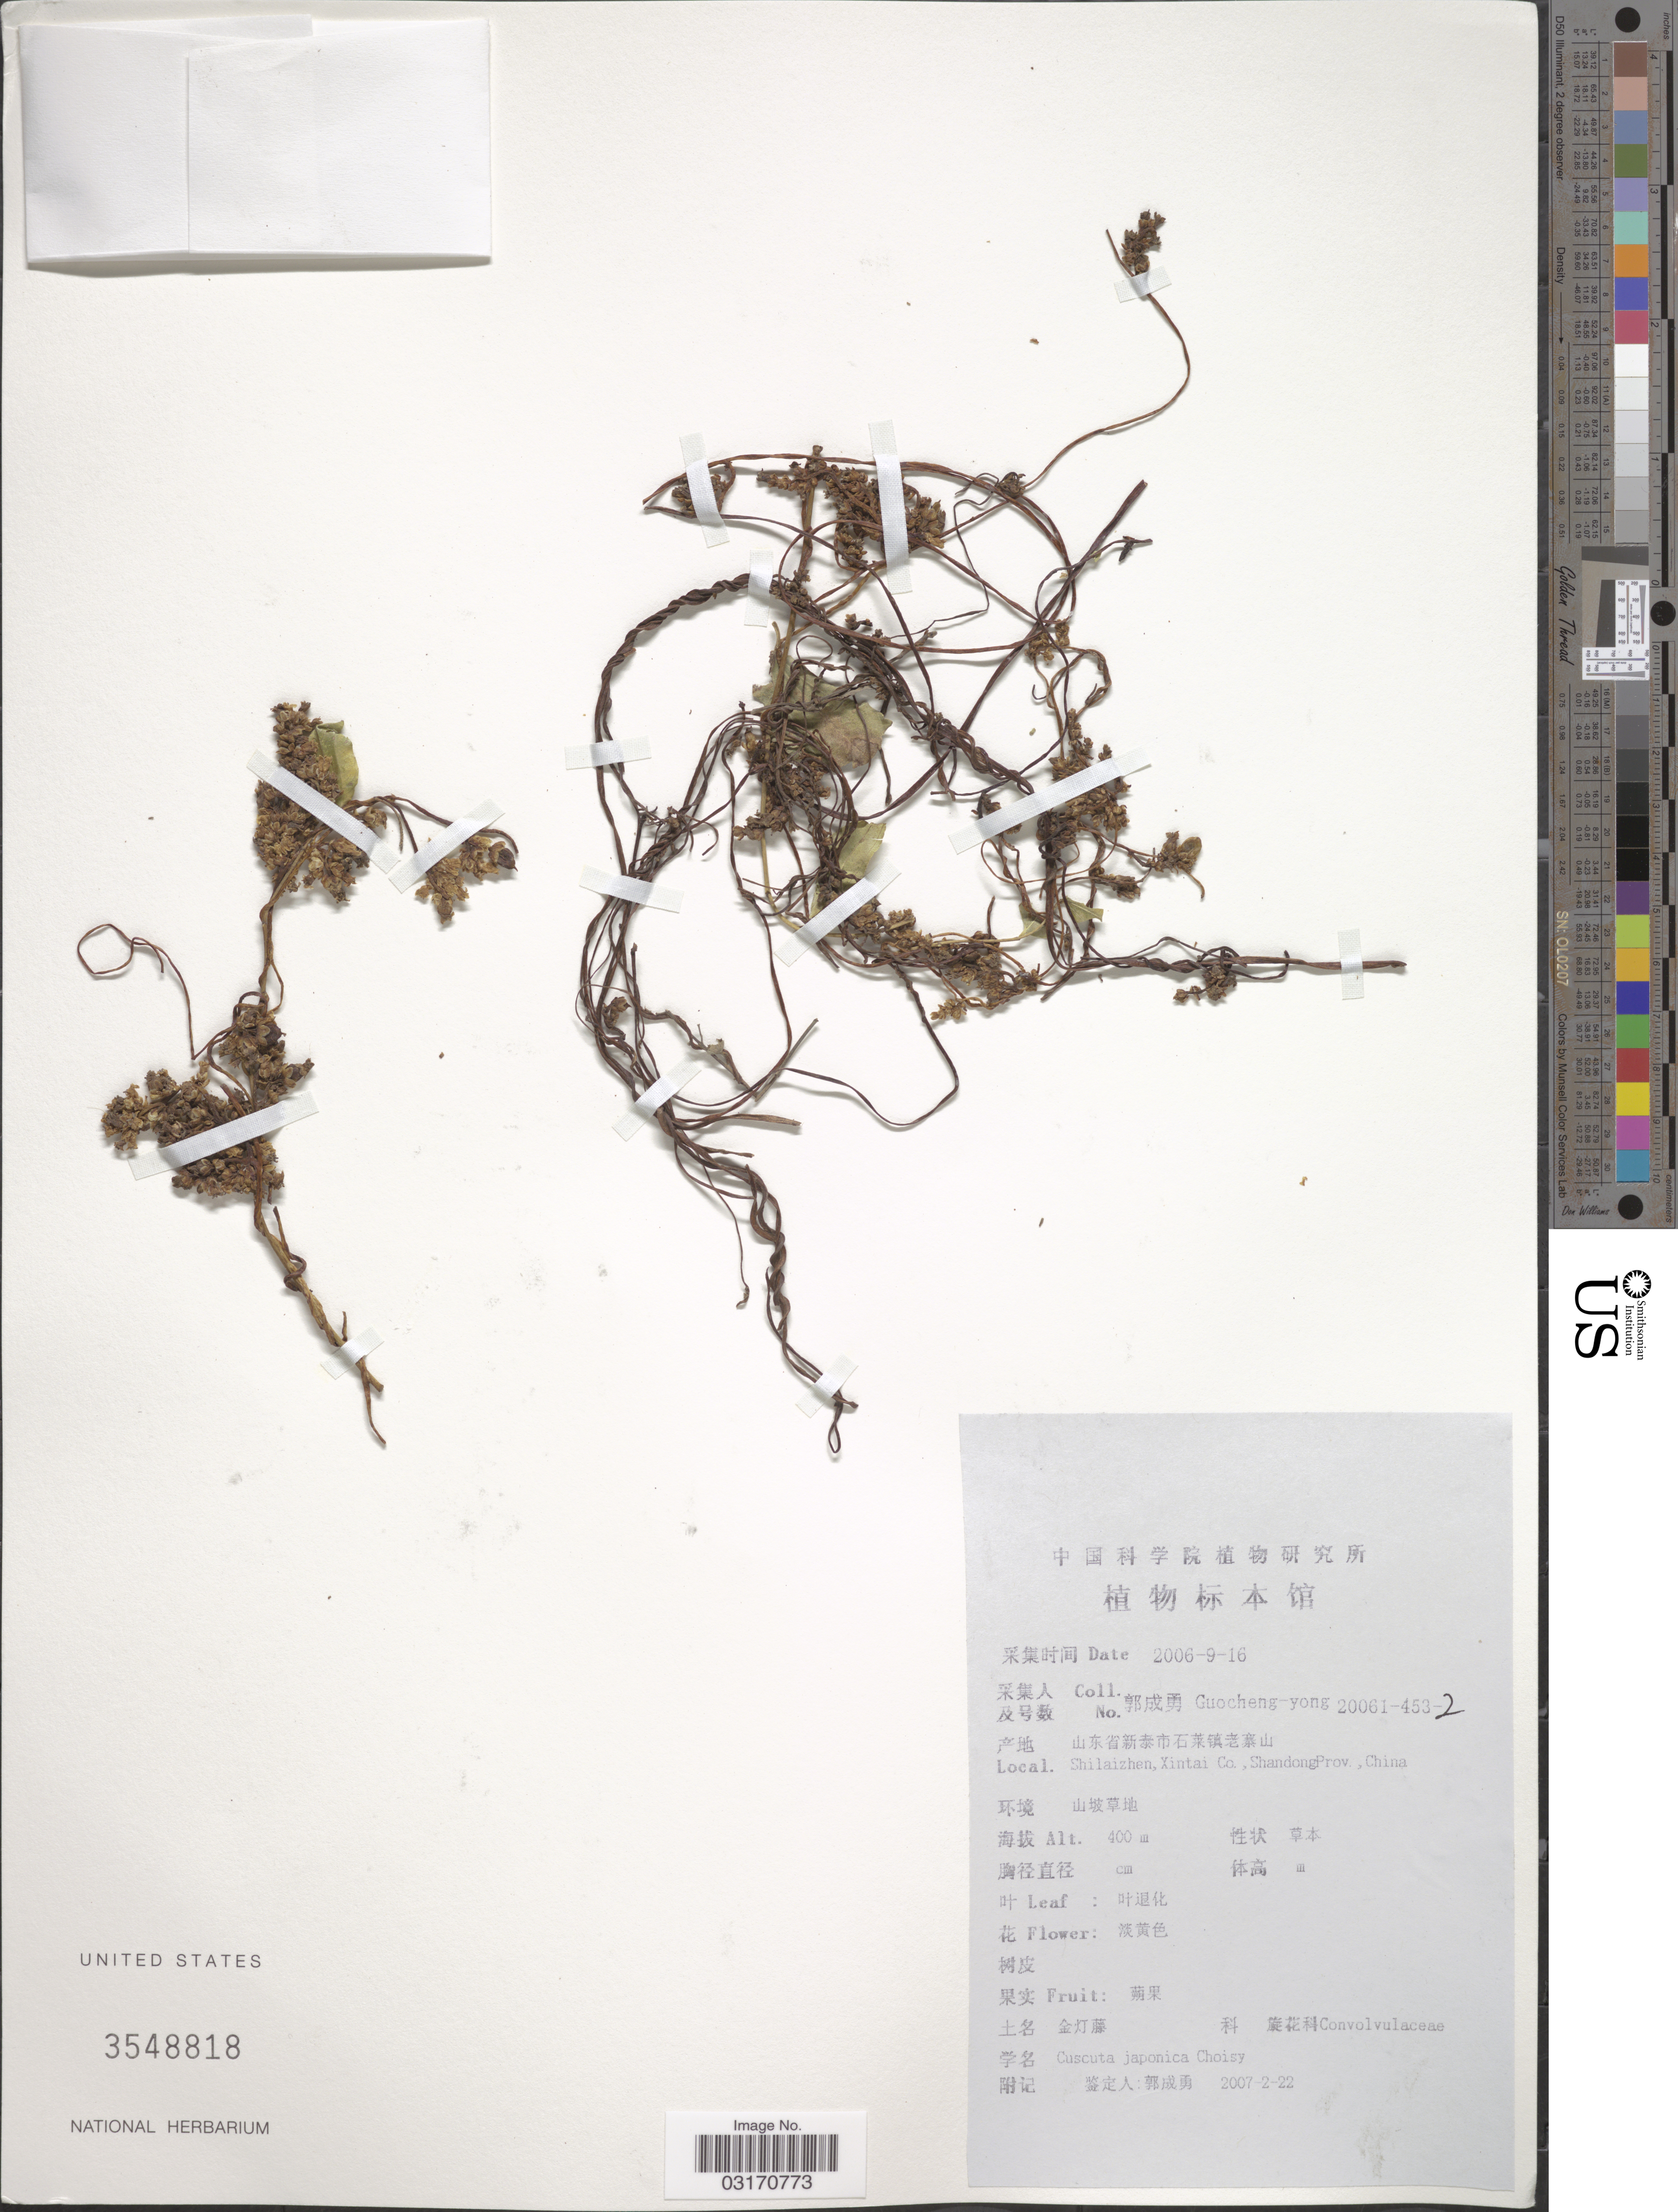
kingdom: Plantae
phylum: Tracheophyta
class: Magnoliopsida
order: Solanales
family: Convolvulaceae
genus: Cuscuta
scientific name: Cuscuta japonica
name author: Choisy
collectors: Guo cheng-yong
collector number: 20061-453-2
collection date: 2006-09-16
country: China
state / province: Shandong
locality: Shilaizhen, Xintai Co.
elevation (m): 400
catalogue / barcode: US 3548818